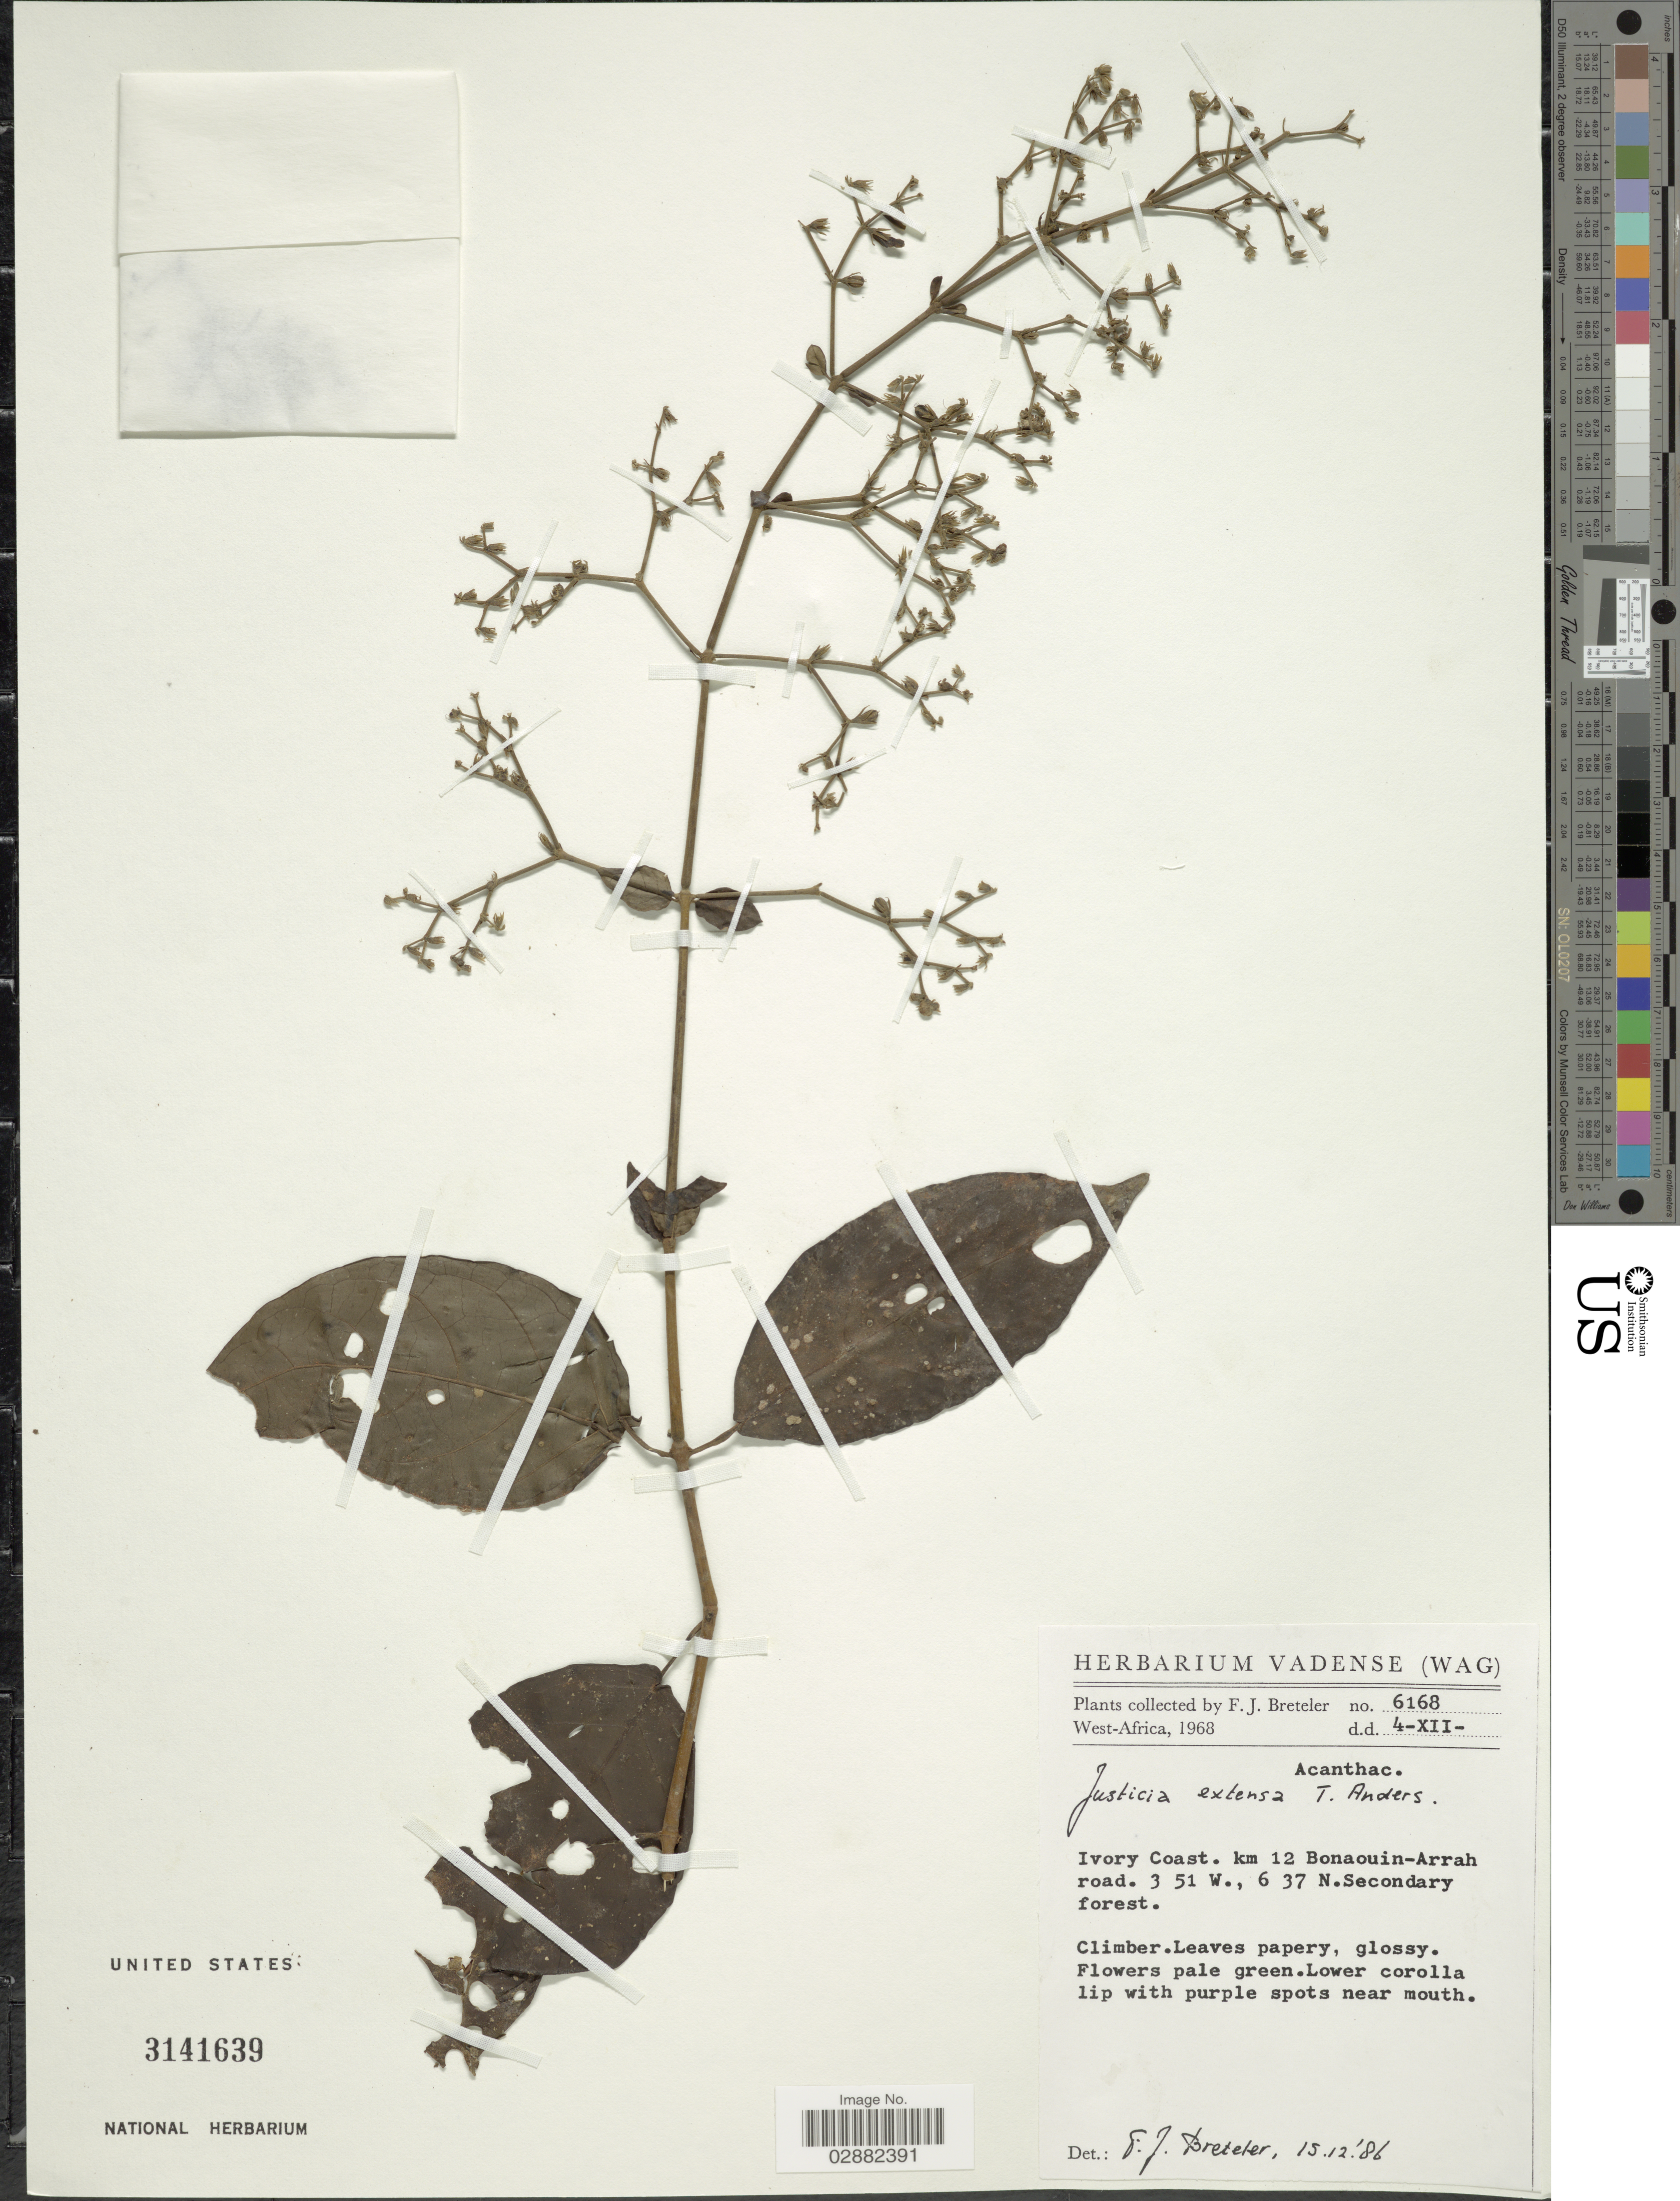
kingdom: Plantae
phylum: Tracheophyta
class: Magnoliopsida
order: Lamiales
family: Acanthaceae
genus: Justicia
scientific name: Justicia extensa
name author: T. Anderson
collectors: F. J. Breteler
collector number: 6168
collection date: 1968-12-04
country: Ivory Coast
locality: Km 12 Bonaouin-Arrah road.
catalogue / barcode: US 3141639